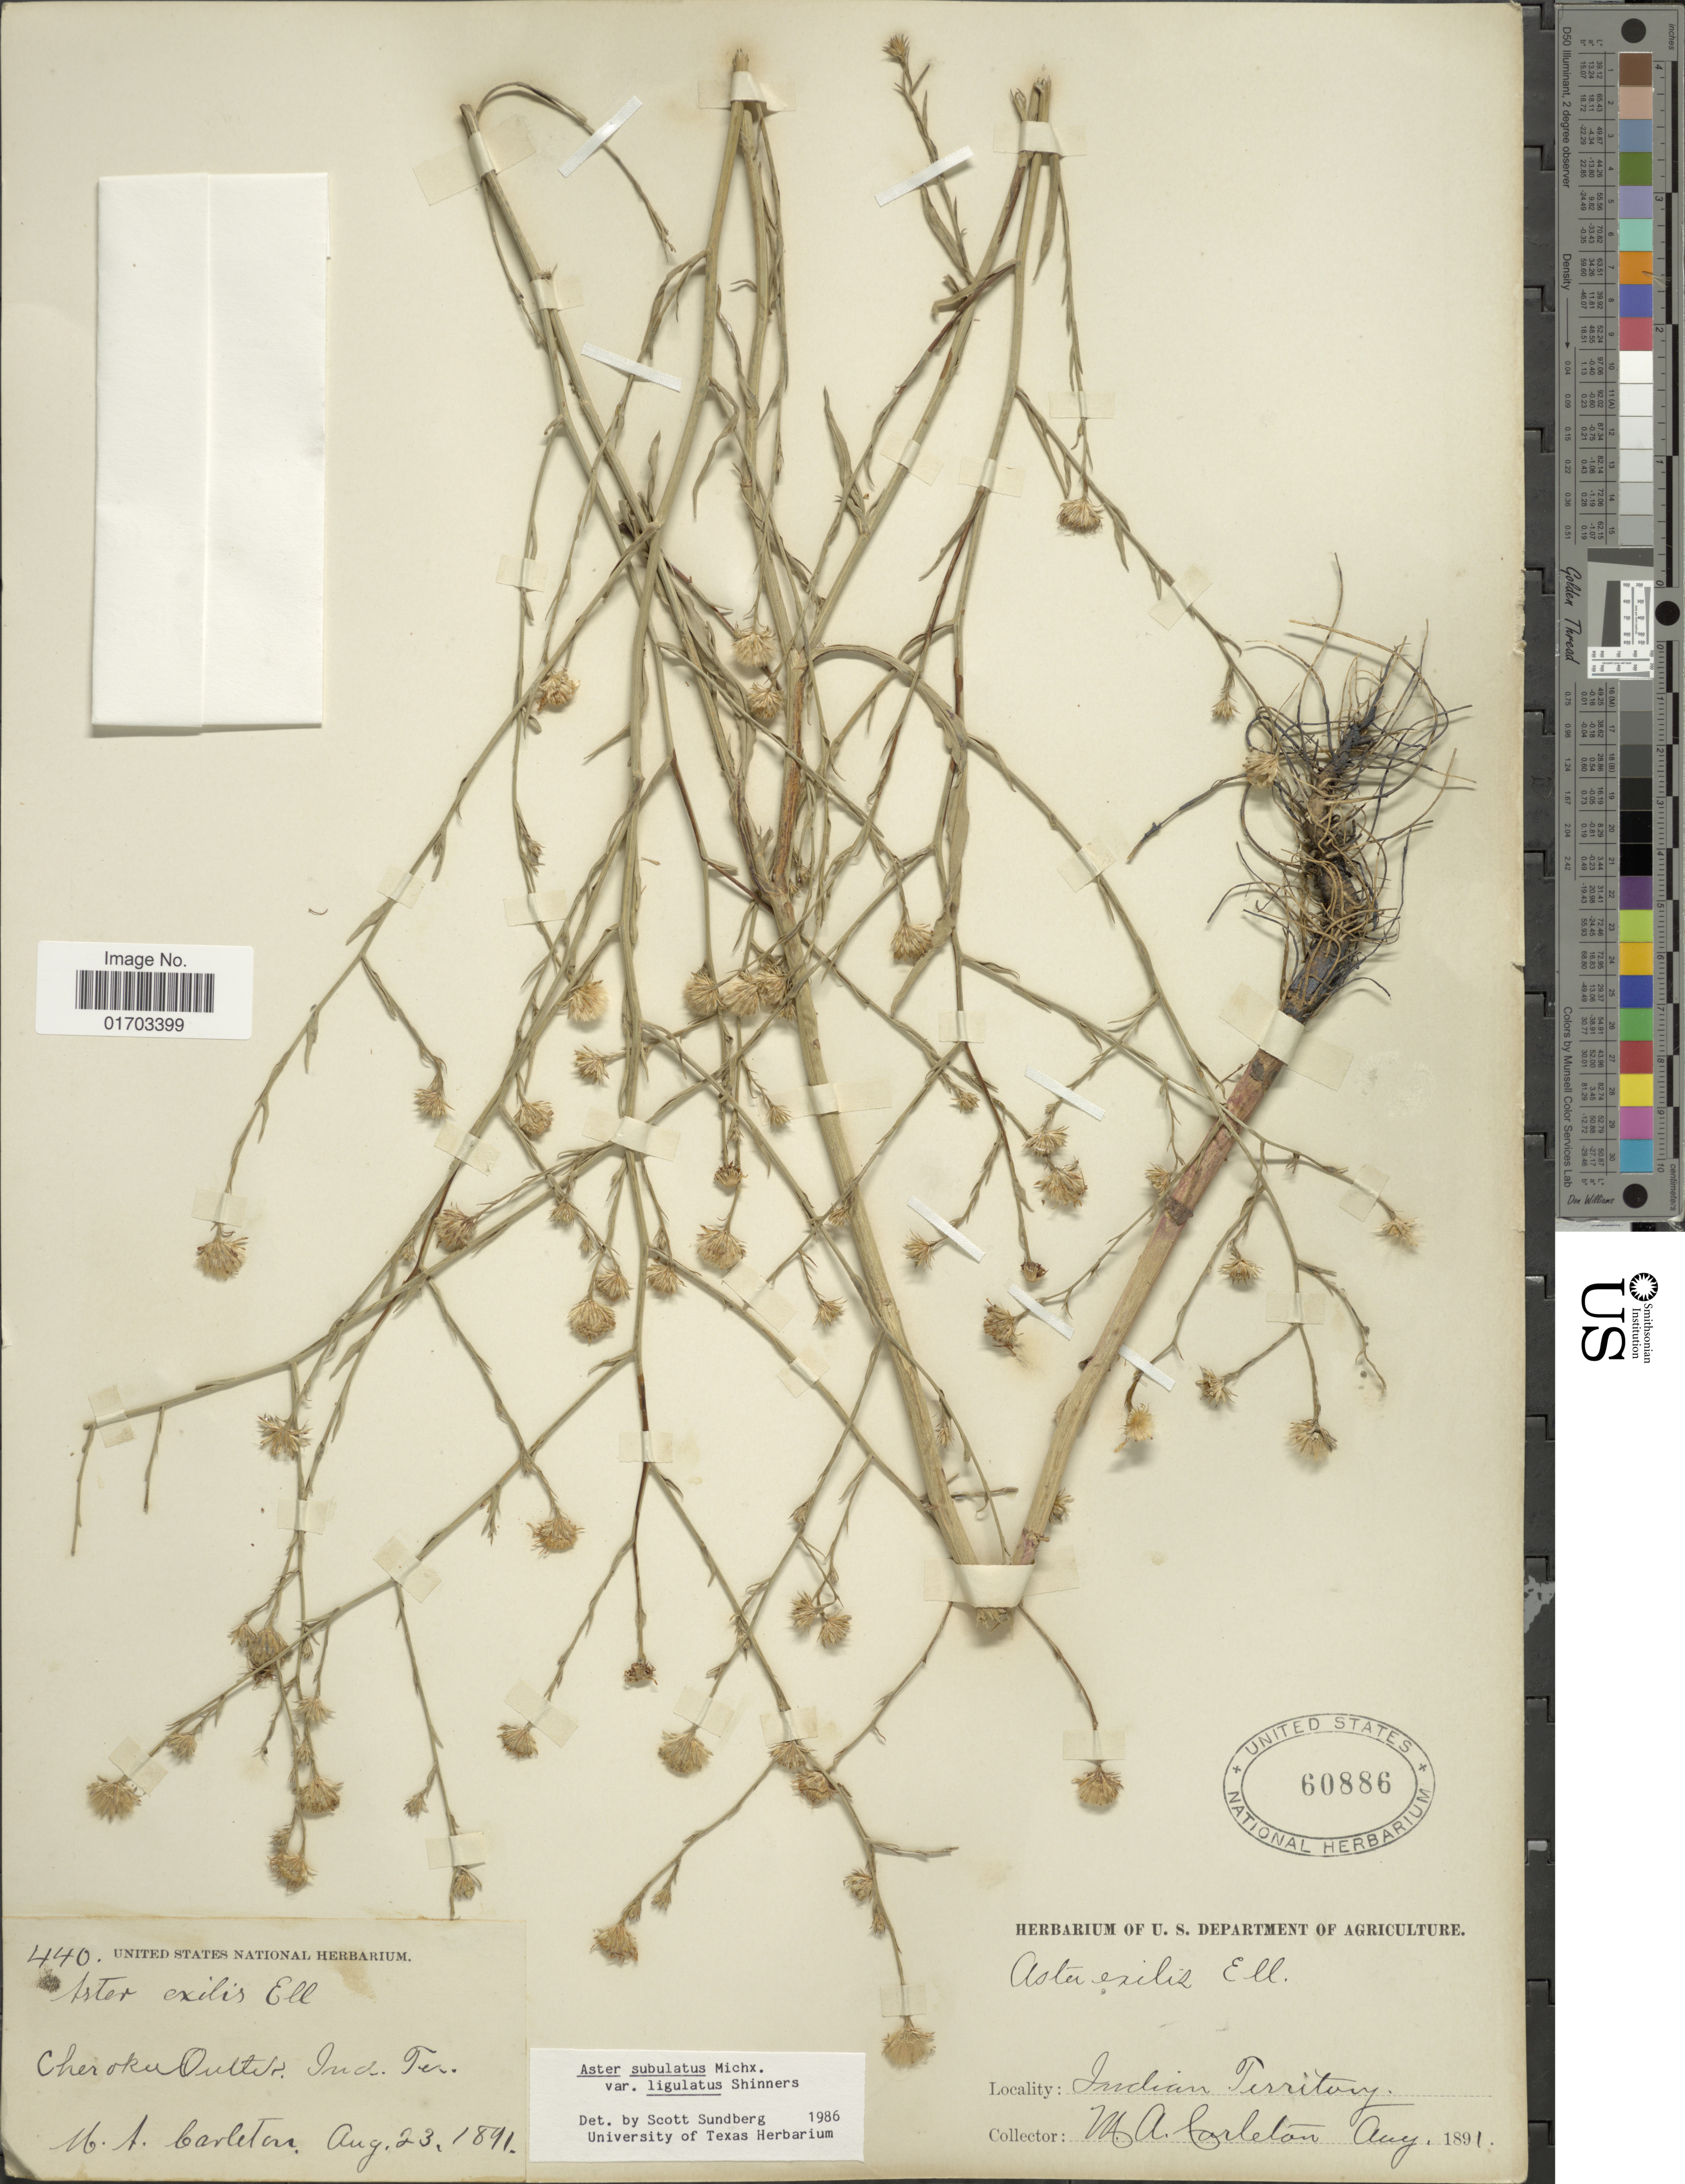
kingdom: Plantae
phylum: Tracheophyta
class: Magnoliopsida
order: Asterales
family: Asteraceae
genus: Symphyotrichum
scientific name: Symphyotrichum subulatum var. ligulatum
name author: (Shinners) S.D. Sundb.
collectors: M. A. Carleton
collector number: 440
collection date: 1891-08-23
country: United States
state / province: Oklahoma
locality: Cherokee Outlet, Ind. Terr.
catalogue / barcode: US 60886